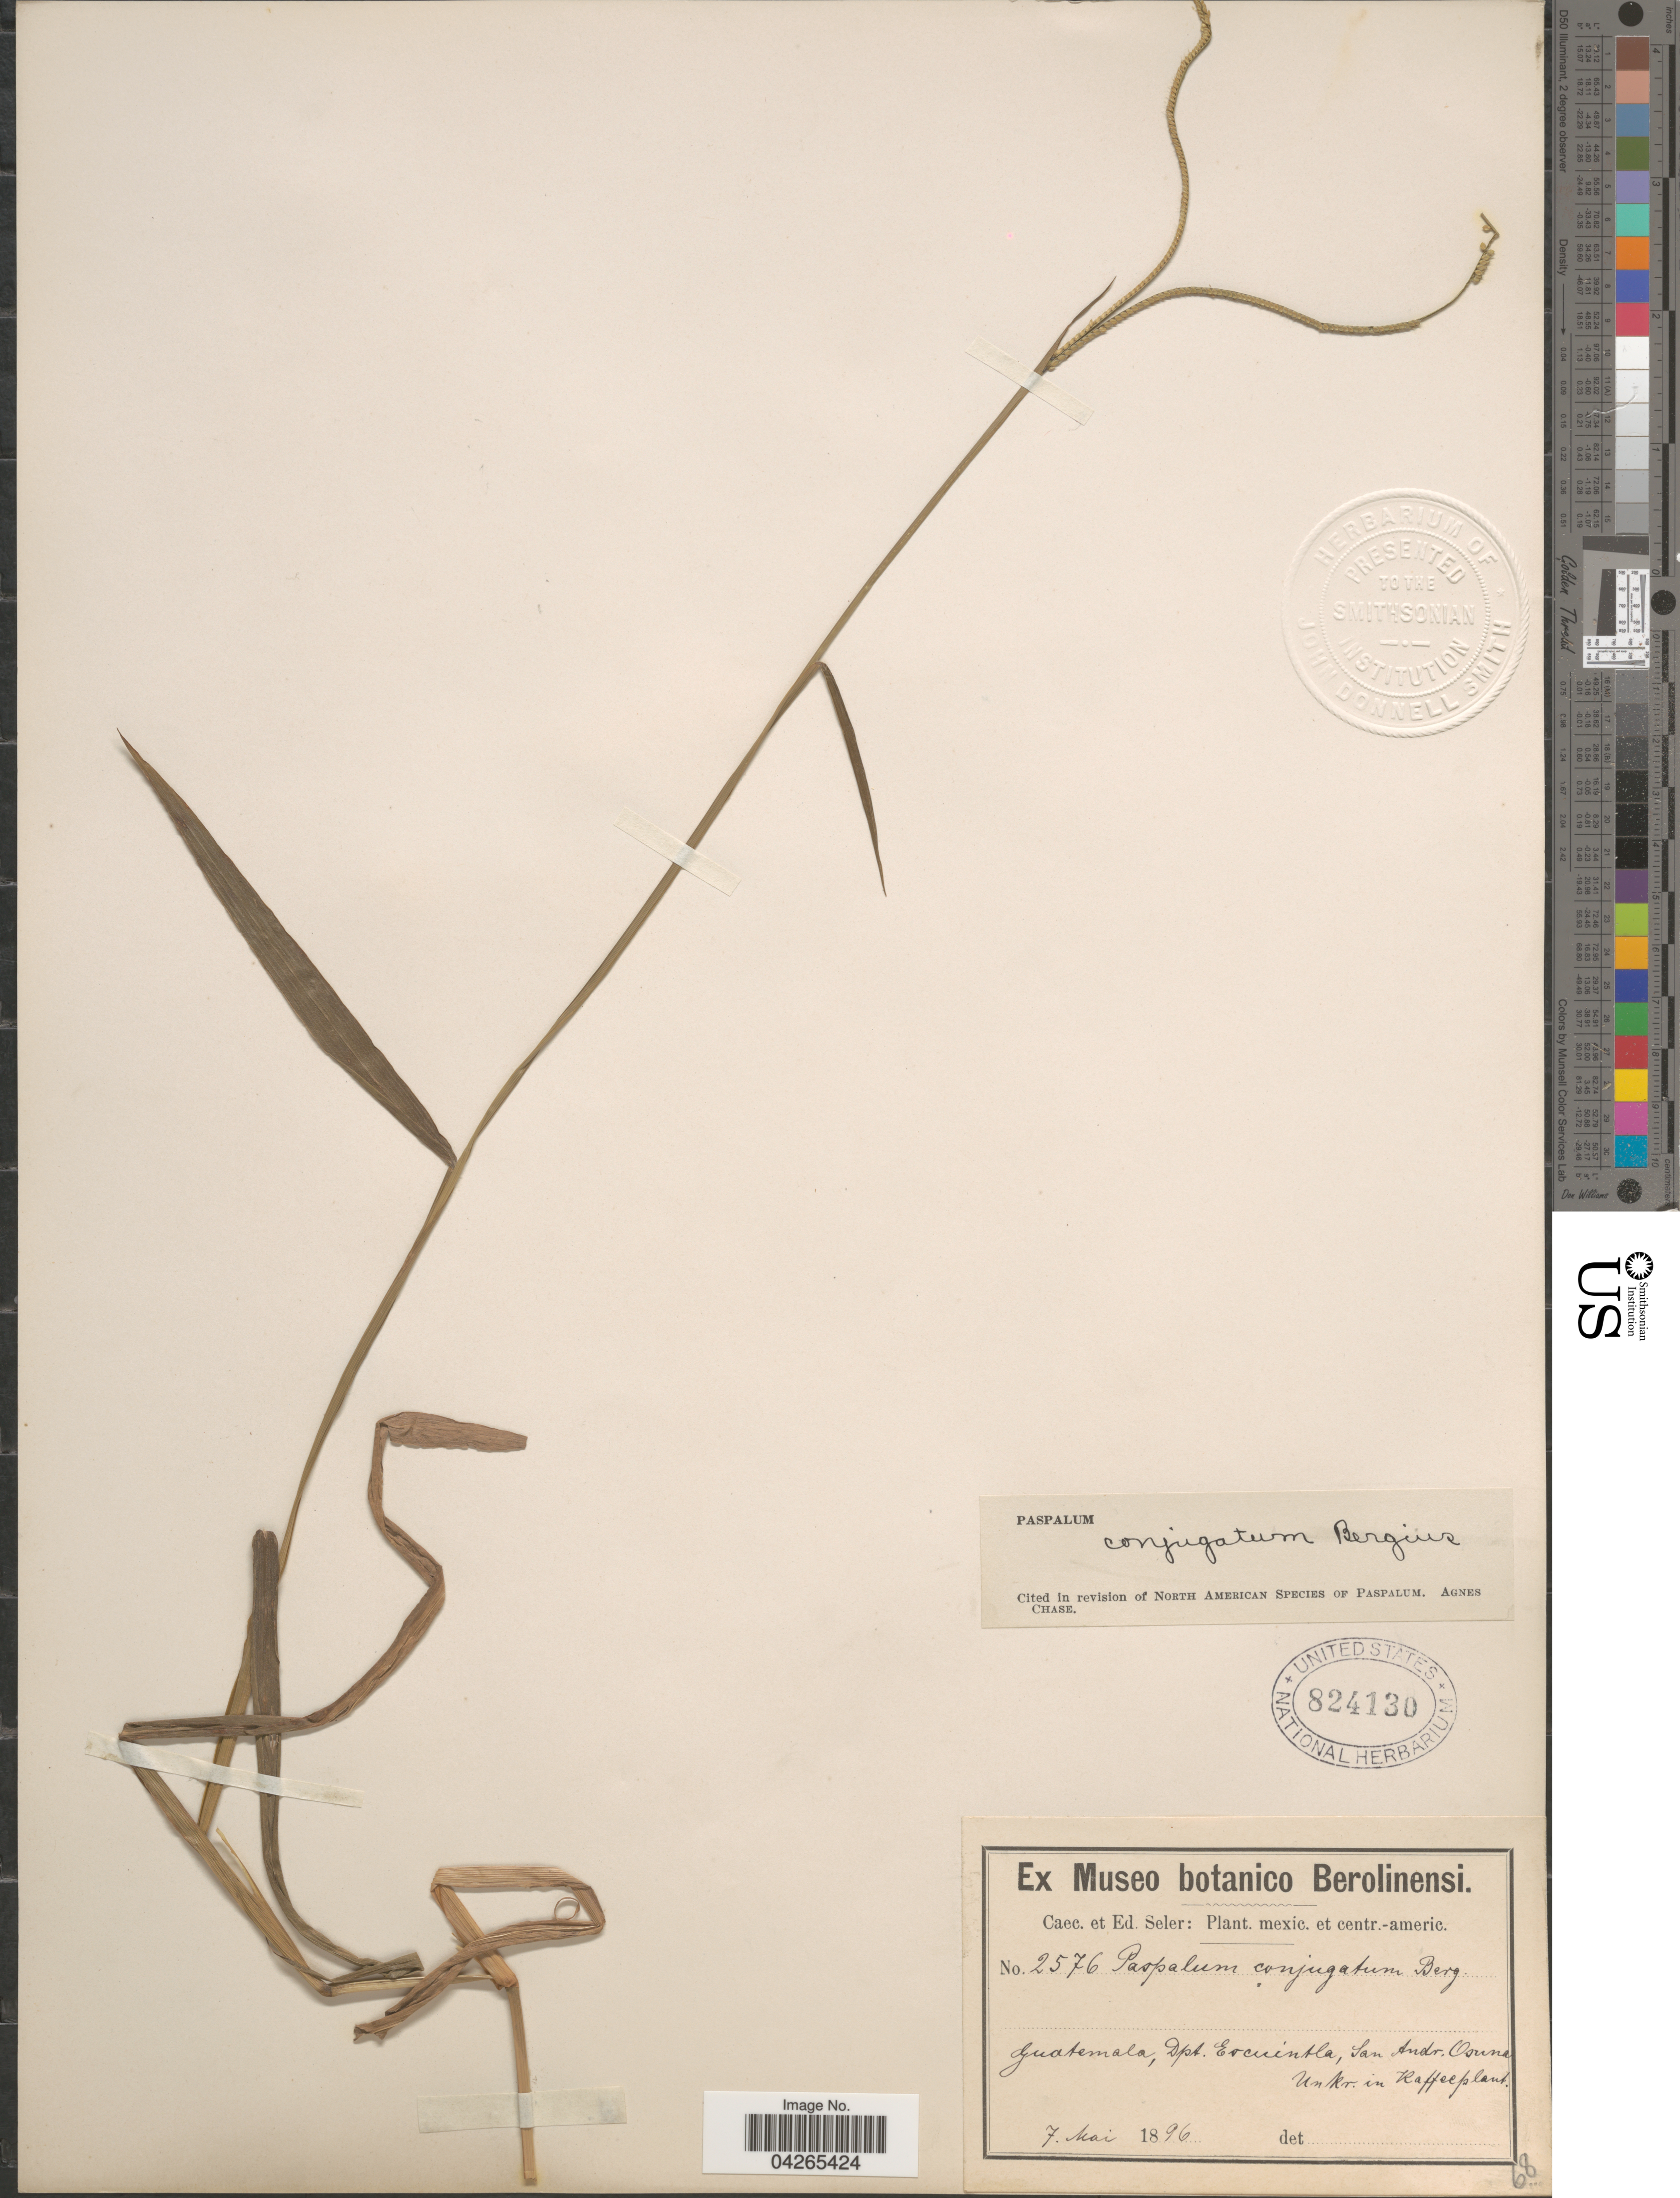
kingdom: Plantae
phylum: Tracheophyta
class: Liliopsida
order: Poales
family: Poaceae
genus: Paspalum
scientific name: Paspalum conjugatum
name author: P.J. Bergius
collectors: ex Caec. et Ed Seler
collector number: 2576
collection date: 1896-05-07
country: Guatemala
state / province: Escuintla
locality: Dpt. Escuintla, San Andr. Osuna. Unkr. in Kaffeeplant.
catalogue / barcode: US 824130